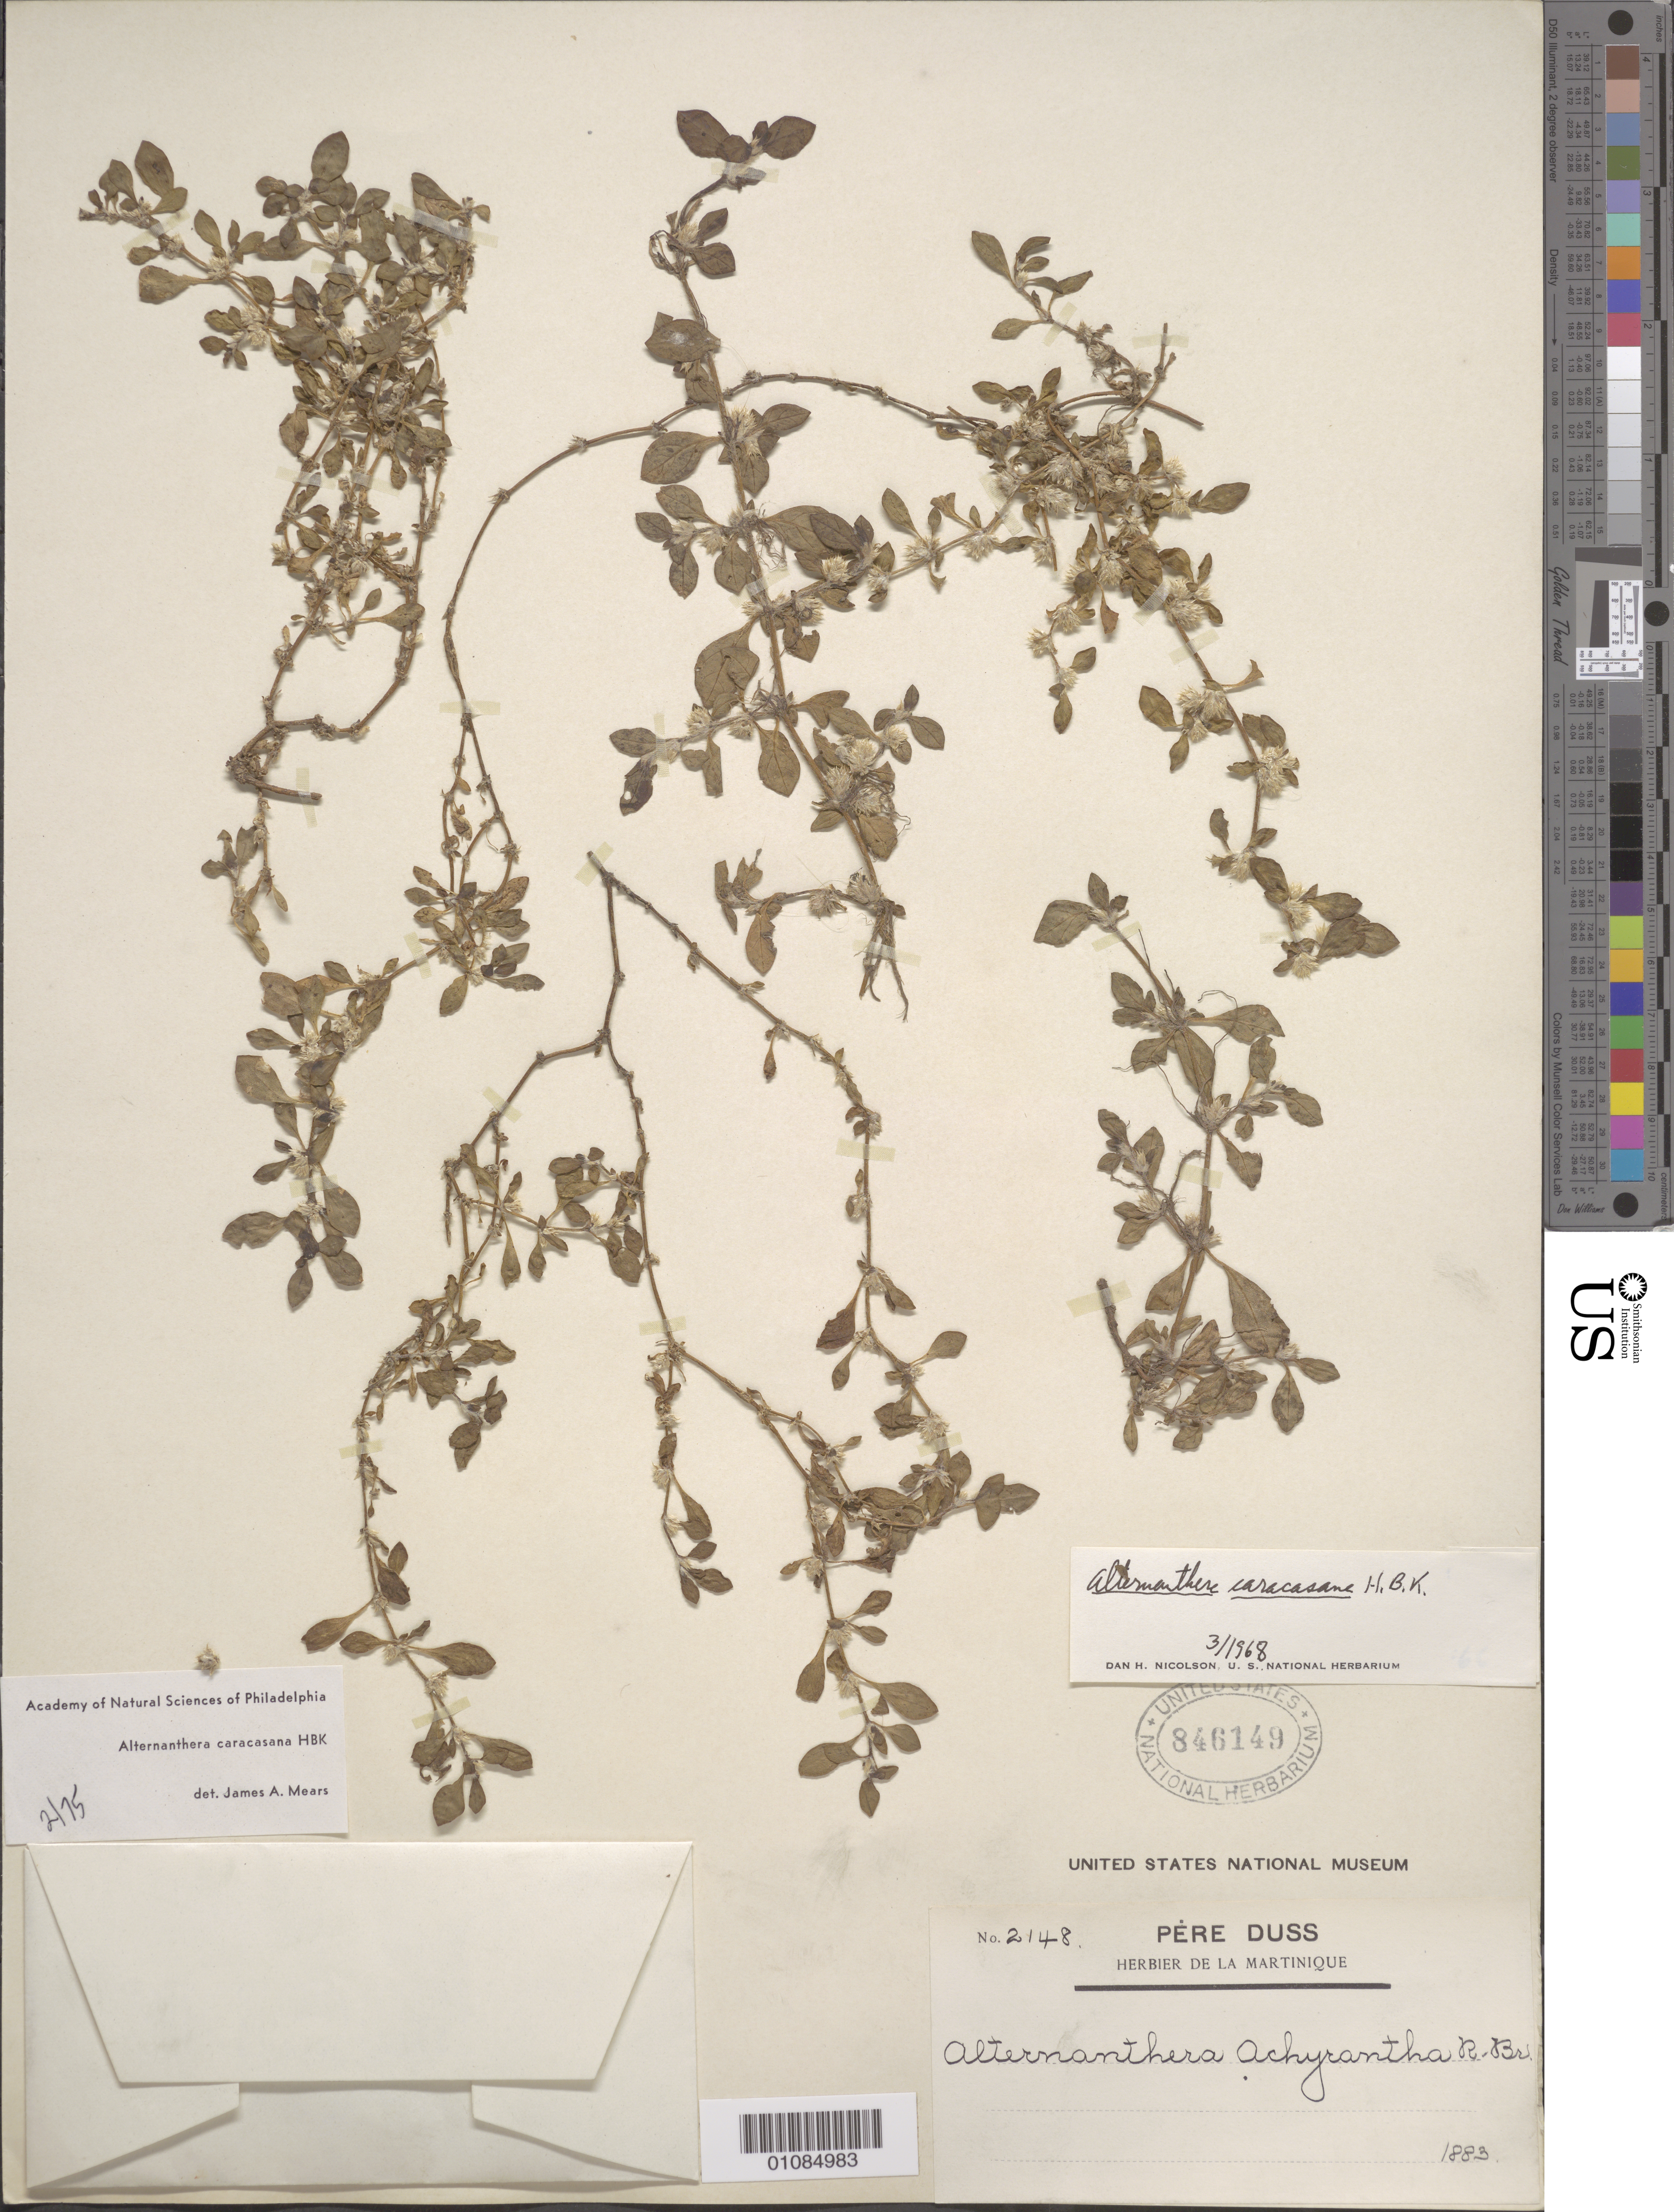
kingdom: Plantae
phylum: Tracheophyta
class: Magnoliopsida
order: Caryophyllales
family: Amaranthaceae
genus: Alternanthera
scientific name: Alternanthera caracasana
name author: Kunth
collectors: Père Duss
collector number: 2148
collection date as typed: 1883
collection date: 1883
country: Martinique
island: Martinique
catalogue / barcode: US 846149